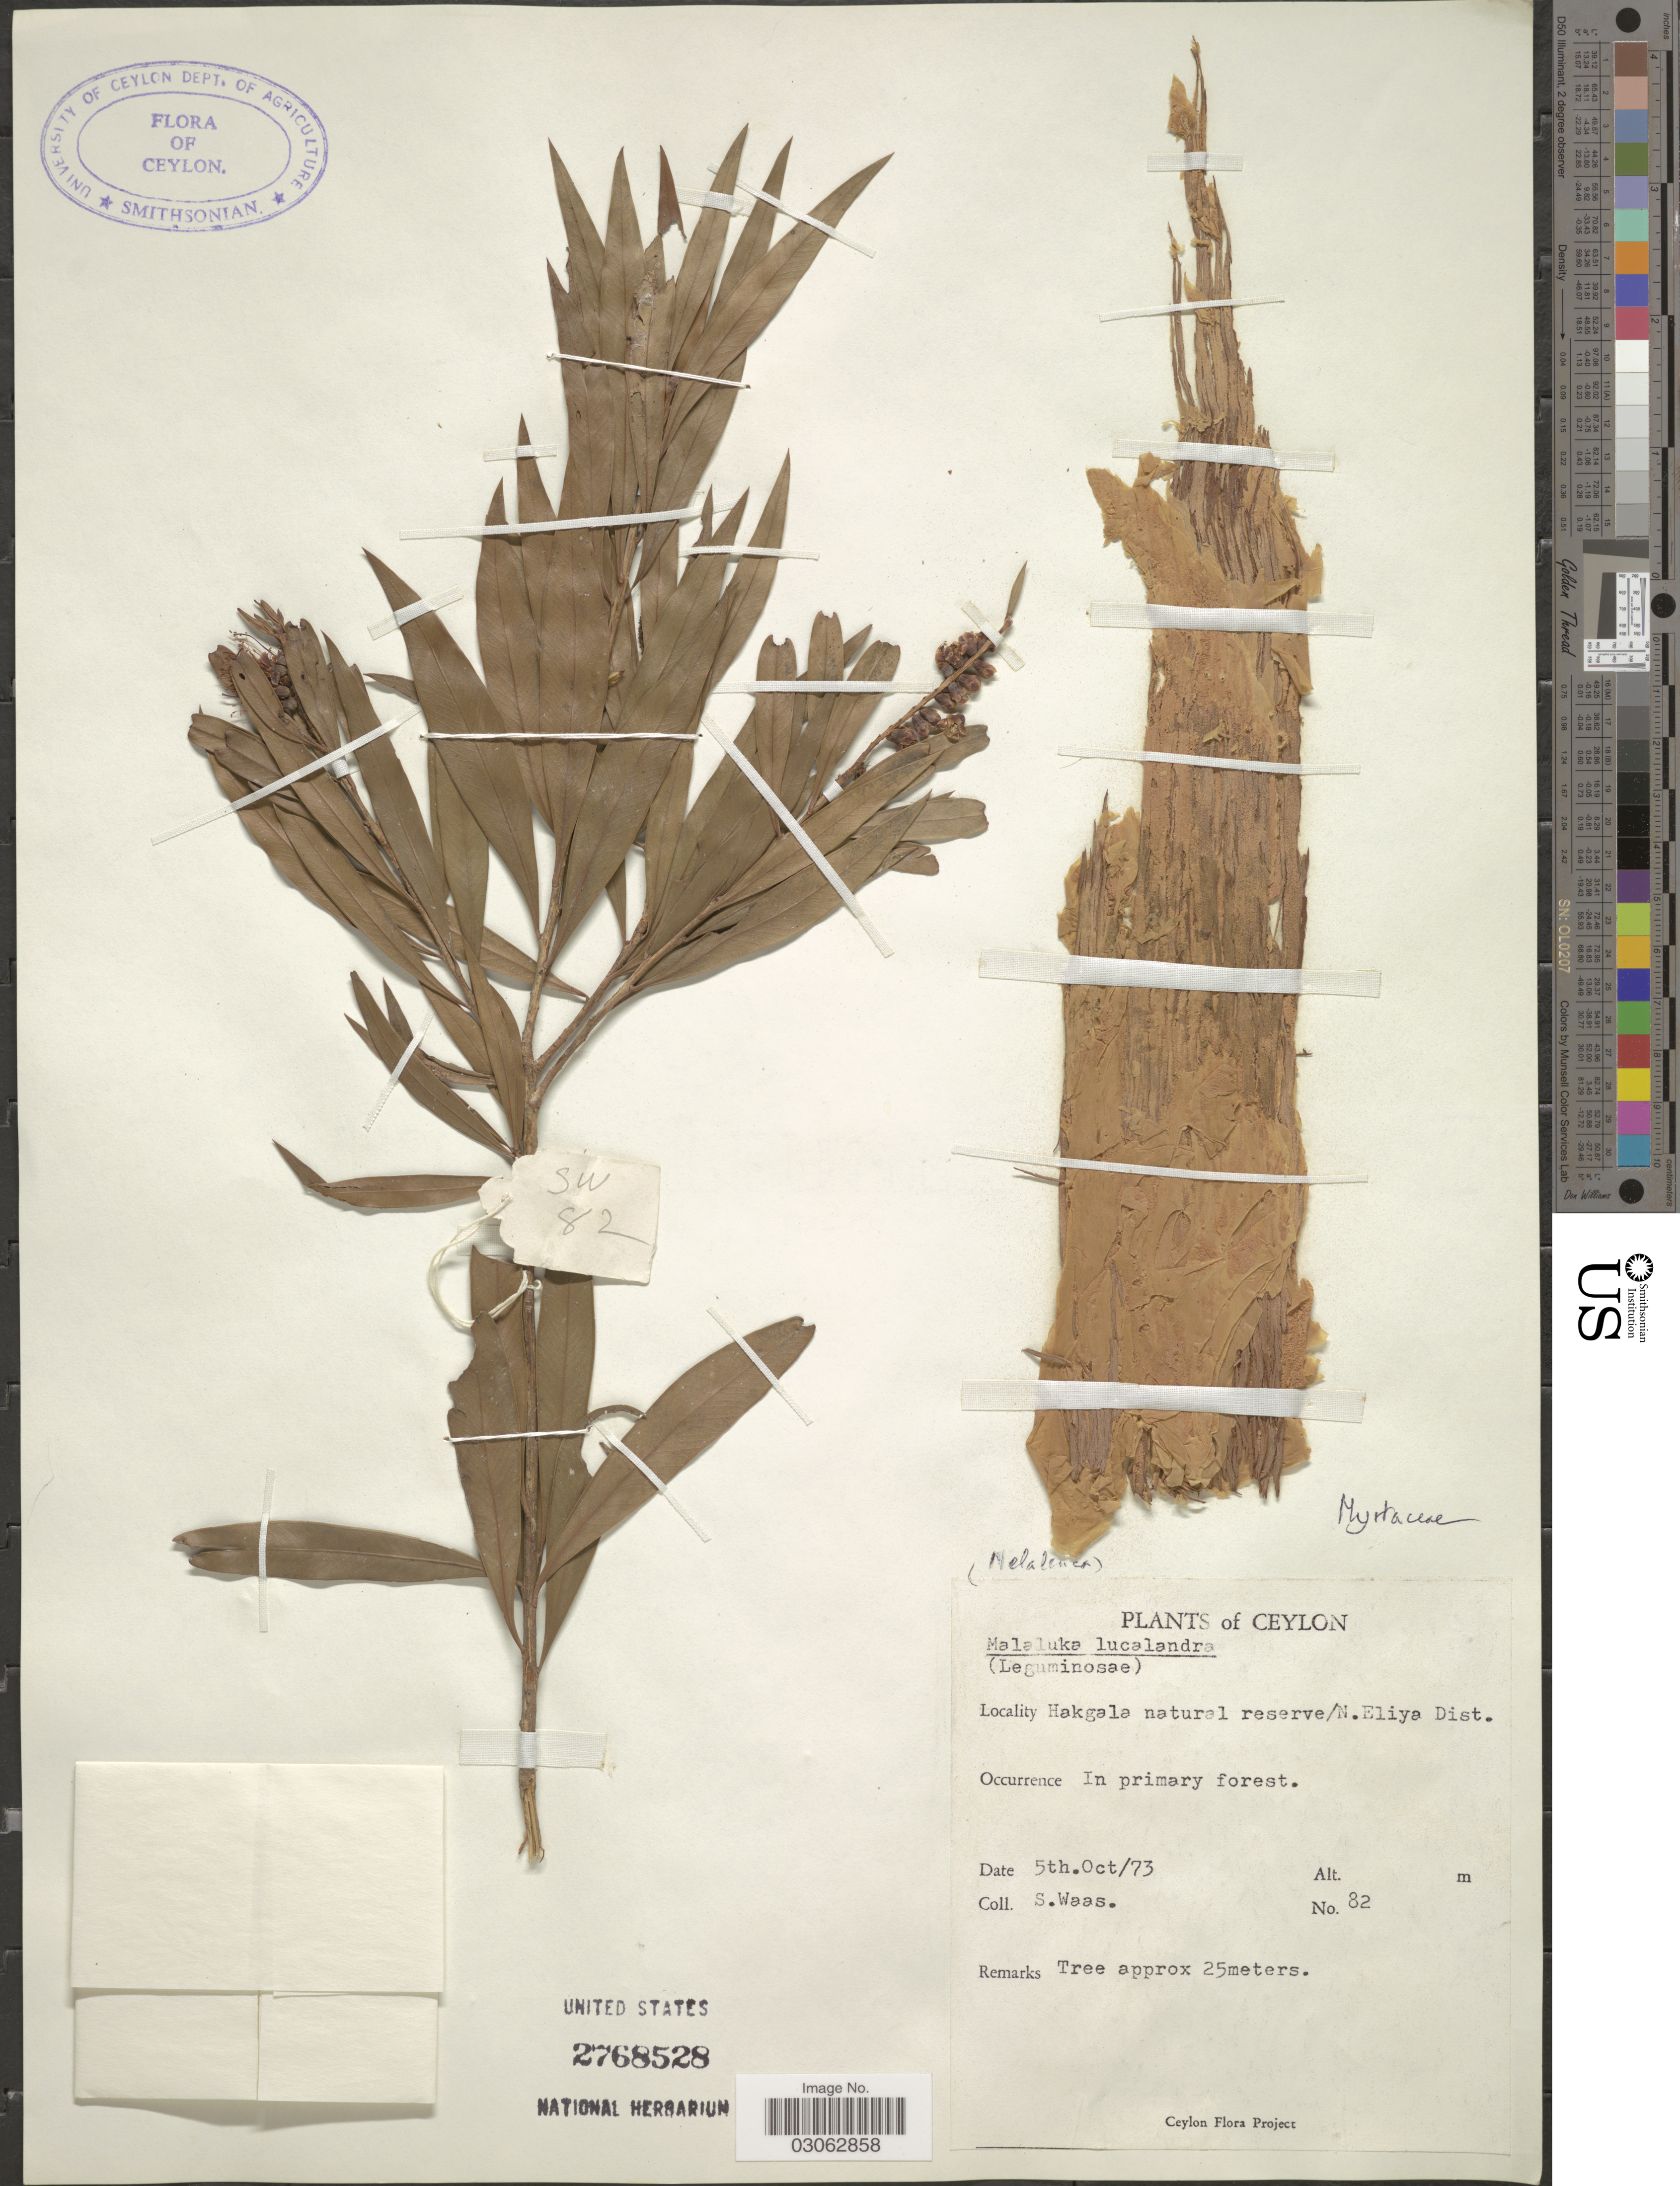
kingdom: Plantae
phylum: Tracheophyta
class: Magnoliopsida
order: Myrtales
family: Myrtaceae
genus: Melaleuca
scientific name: Melaleuca sp.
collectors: S. Waas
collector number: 82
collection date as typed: Transcribed d/m/y: 5/10/73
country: Sri Lanka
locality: Ceylon. Hakgala natural reserve/N. Eliya Dist.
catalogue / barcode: US 2768528